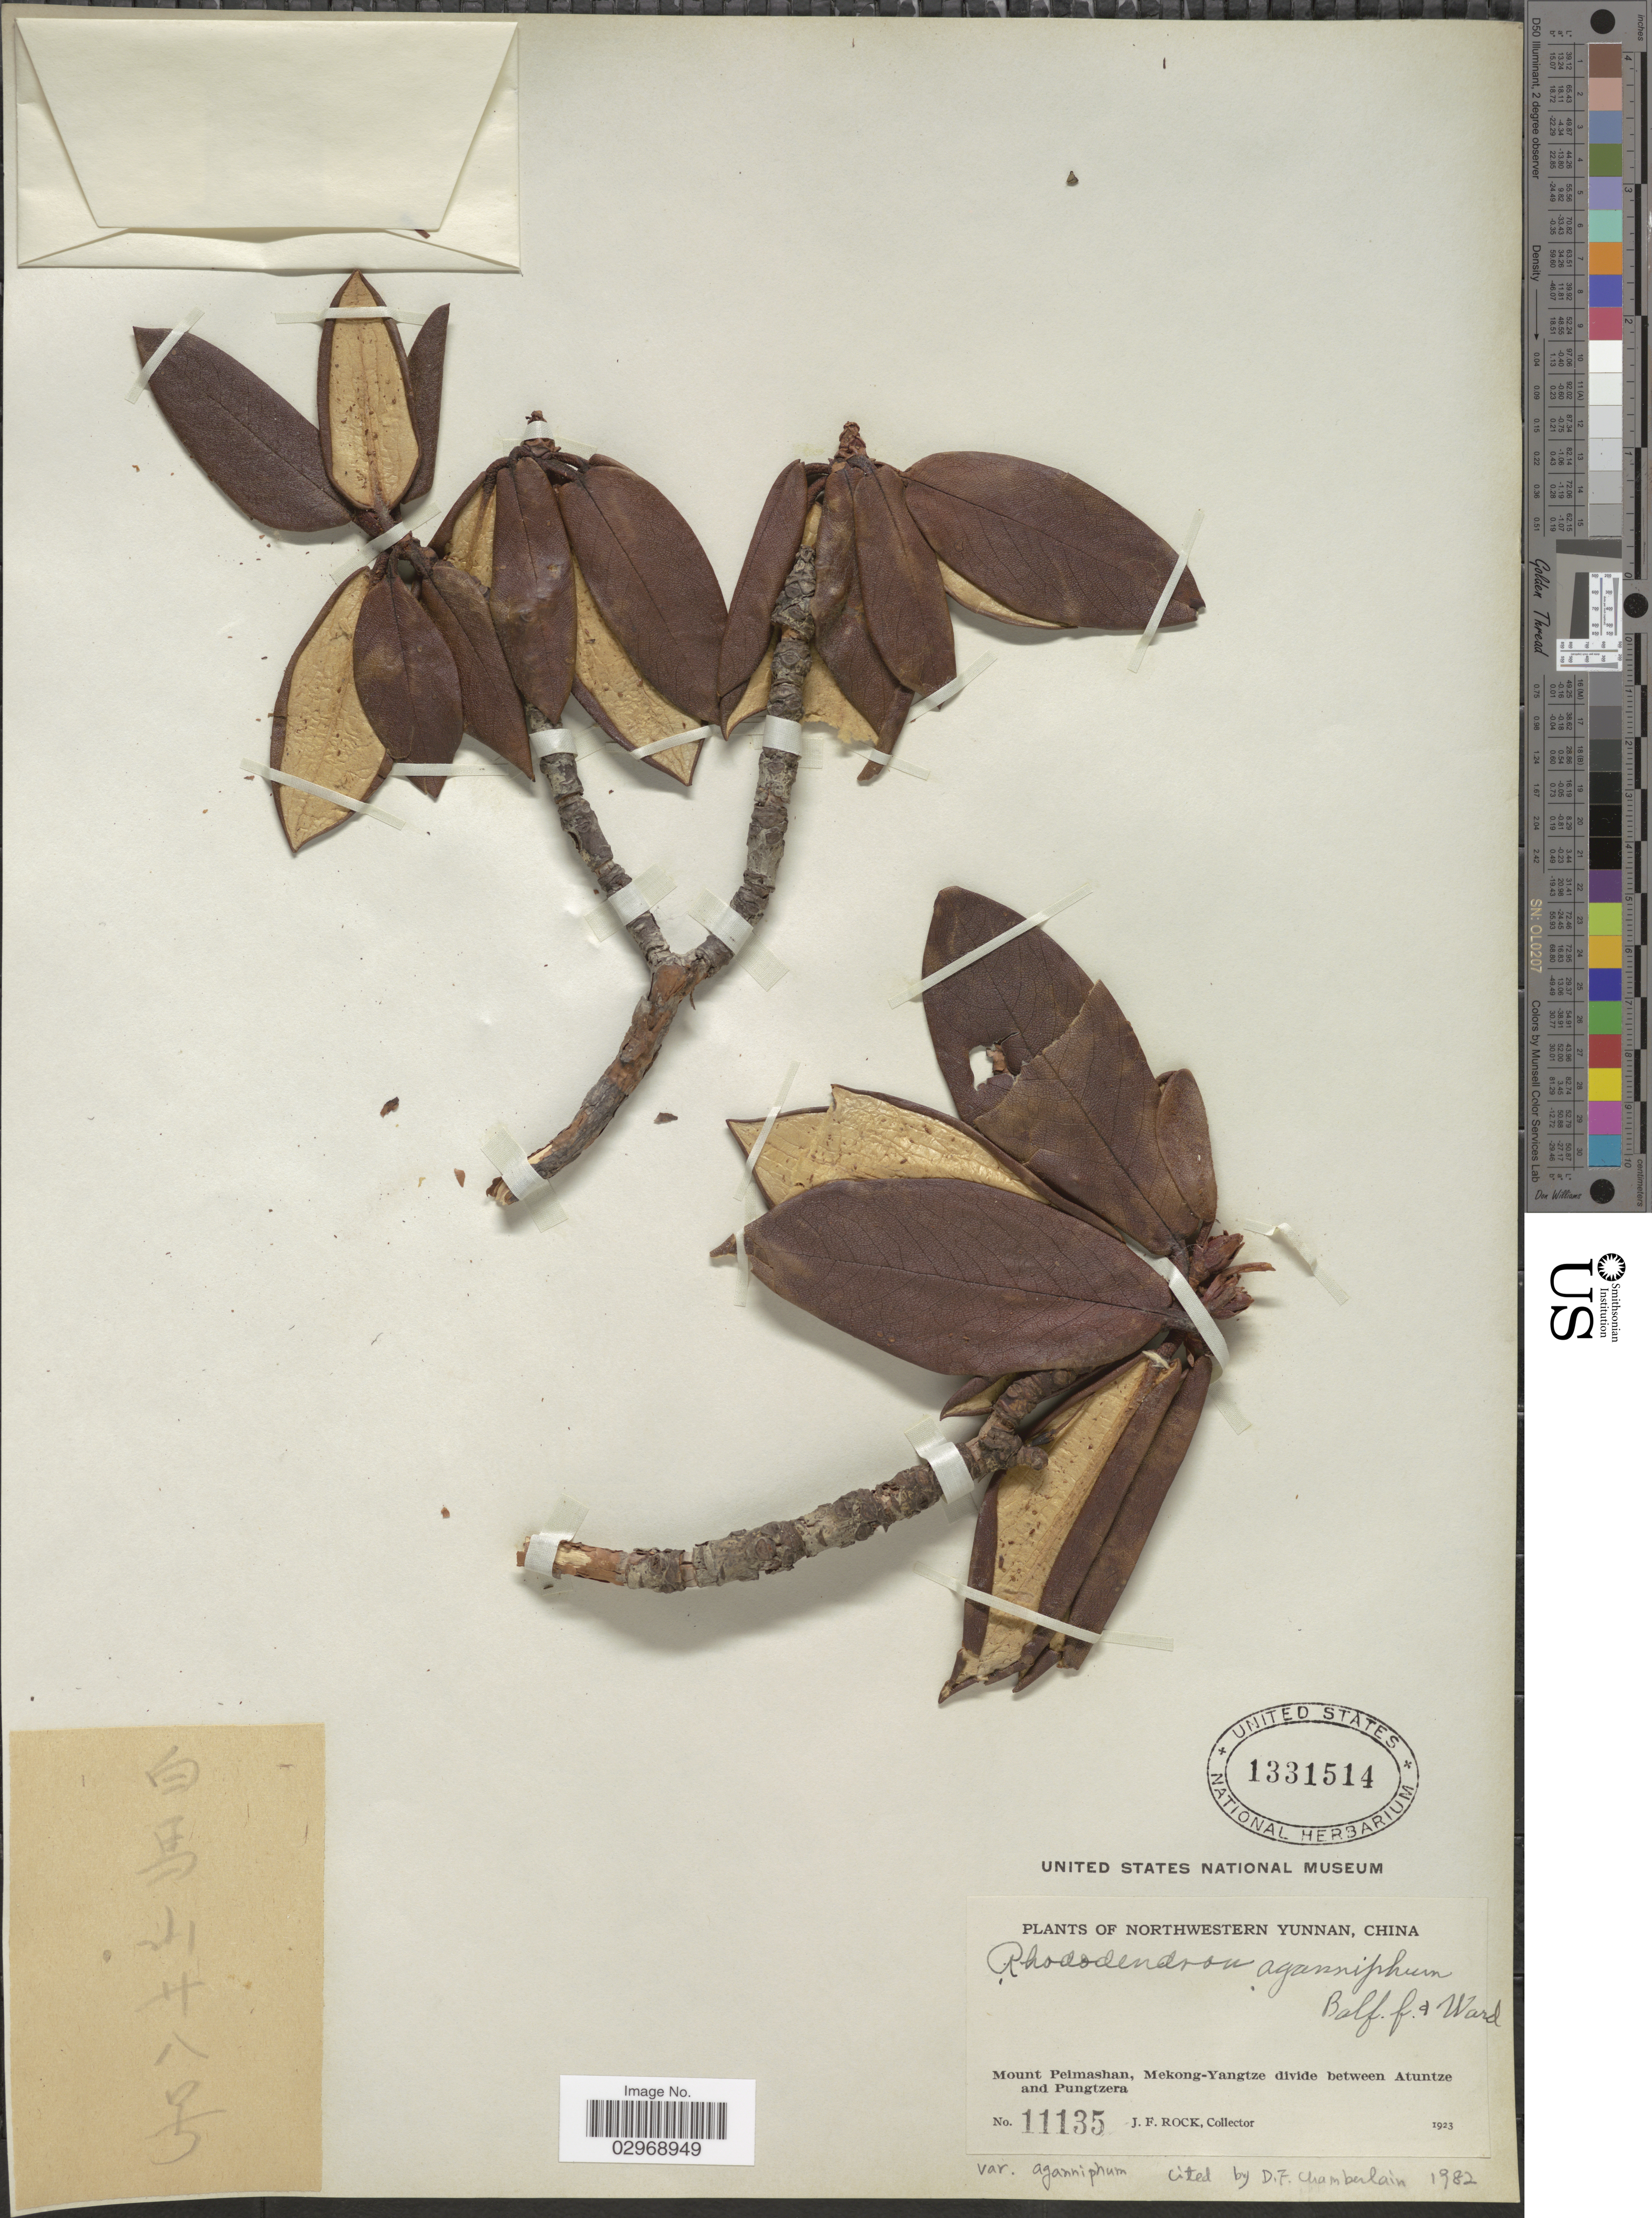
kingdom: Plantae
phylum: Tracheophyta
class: Magnoliopsida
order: Ericales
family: Ericaceae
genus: Rhododendron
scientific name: Rhododendron aganniphum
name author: Balf. f. & Kingdon-Ward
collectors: J. Rock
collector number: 11135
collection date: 1923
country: China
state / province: Yunnan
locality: Northwestern Yunnan. Mount Peimashan, Mekong-Yangtze divide between Atuntze and Pungtzera.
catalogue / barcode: US 1331514